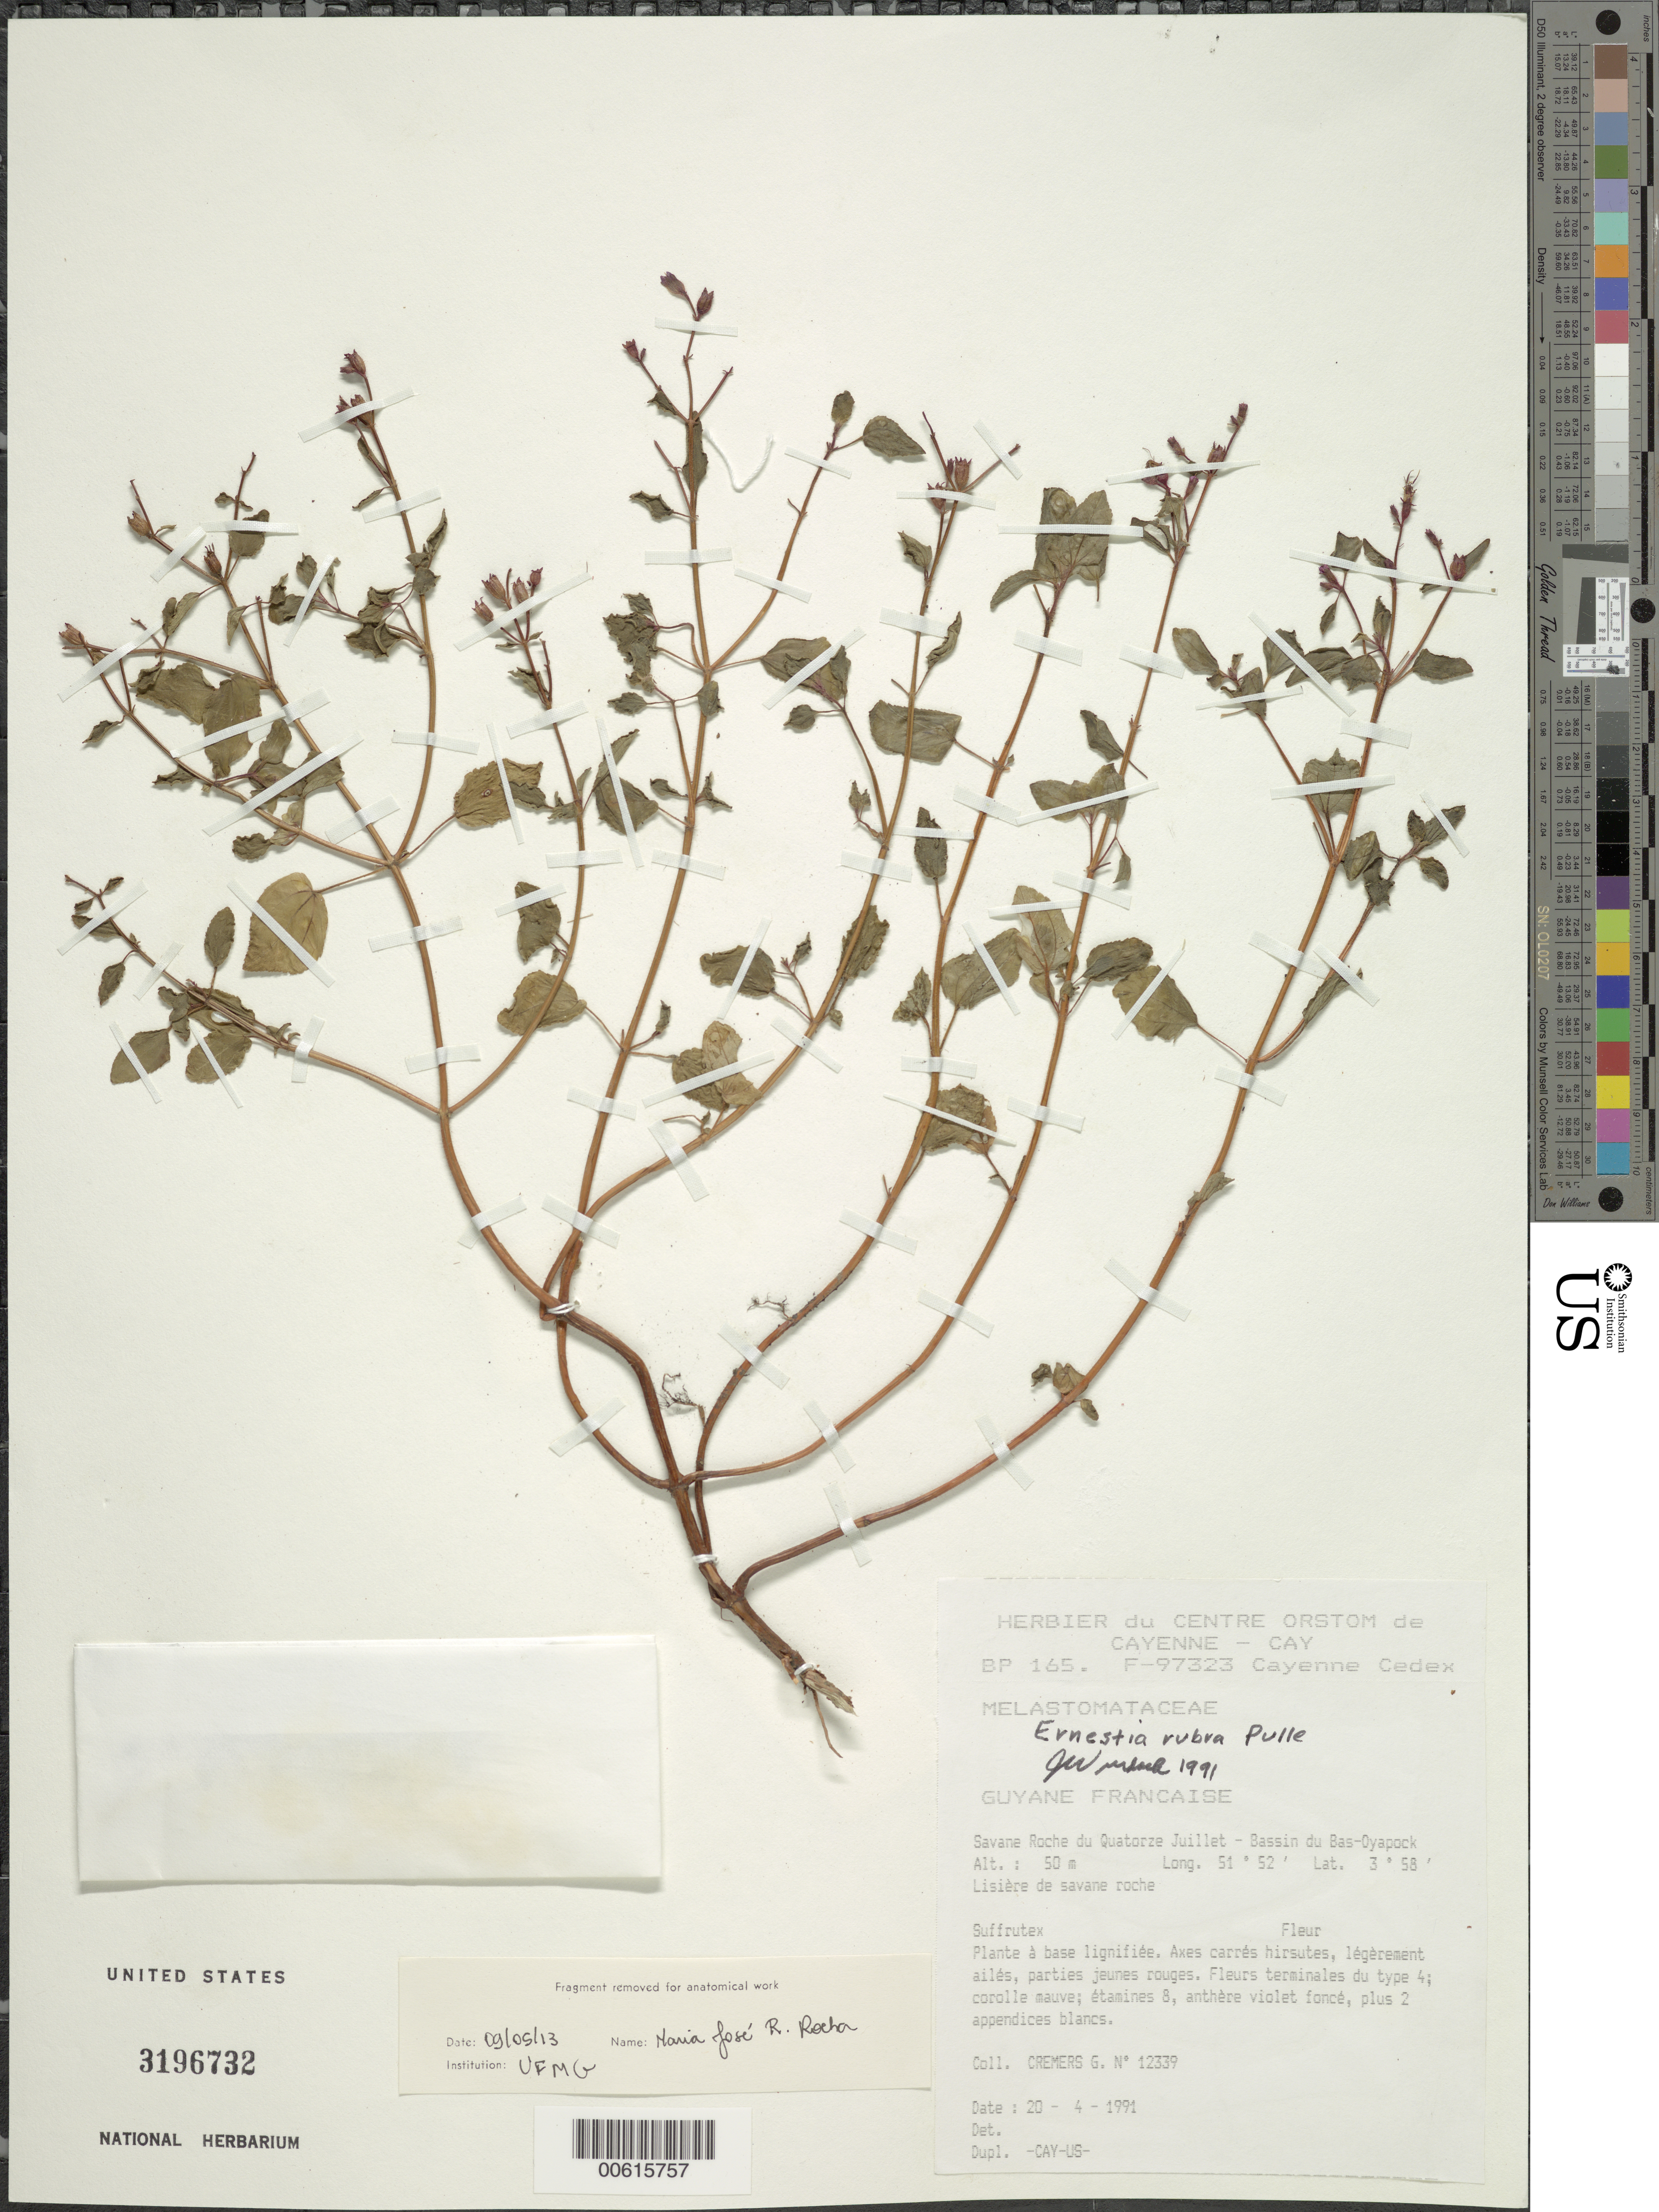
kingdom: Plantae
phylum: Tracheophyta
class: Magnoliopsida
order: Myrtales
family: Melastomataceae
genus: Ernestia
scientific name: Ernestia rubra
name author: Pulle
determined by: Wurdack, John J., (US), US (UNITED STATES)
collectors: G. Cremers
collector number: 12339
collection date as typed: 20-Apr-91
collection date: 1991-04-20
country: French Guiana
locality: Savane Roche du Quatorze Juillet, Bassin du Bas-Oyapock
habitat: Lisiere de savane roche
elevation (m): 50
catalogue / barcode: US 3196732